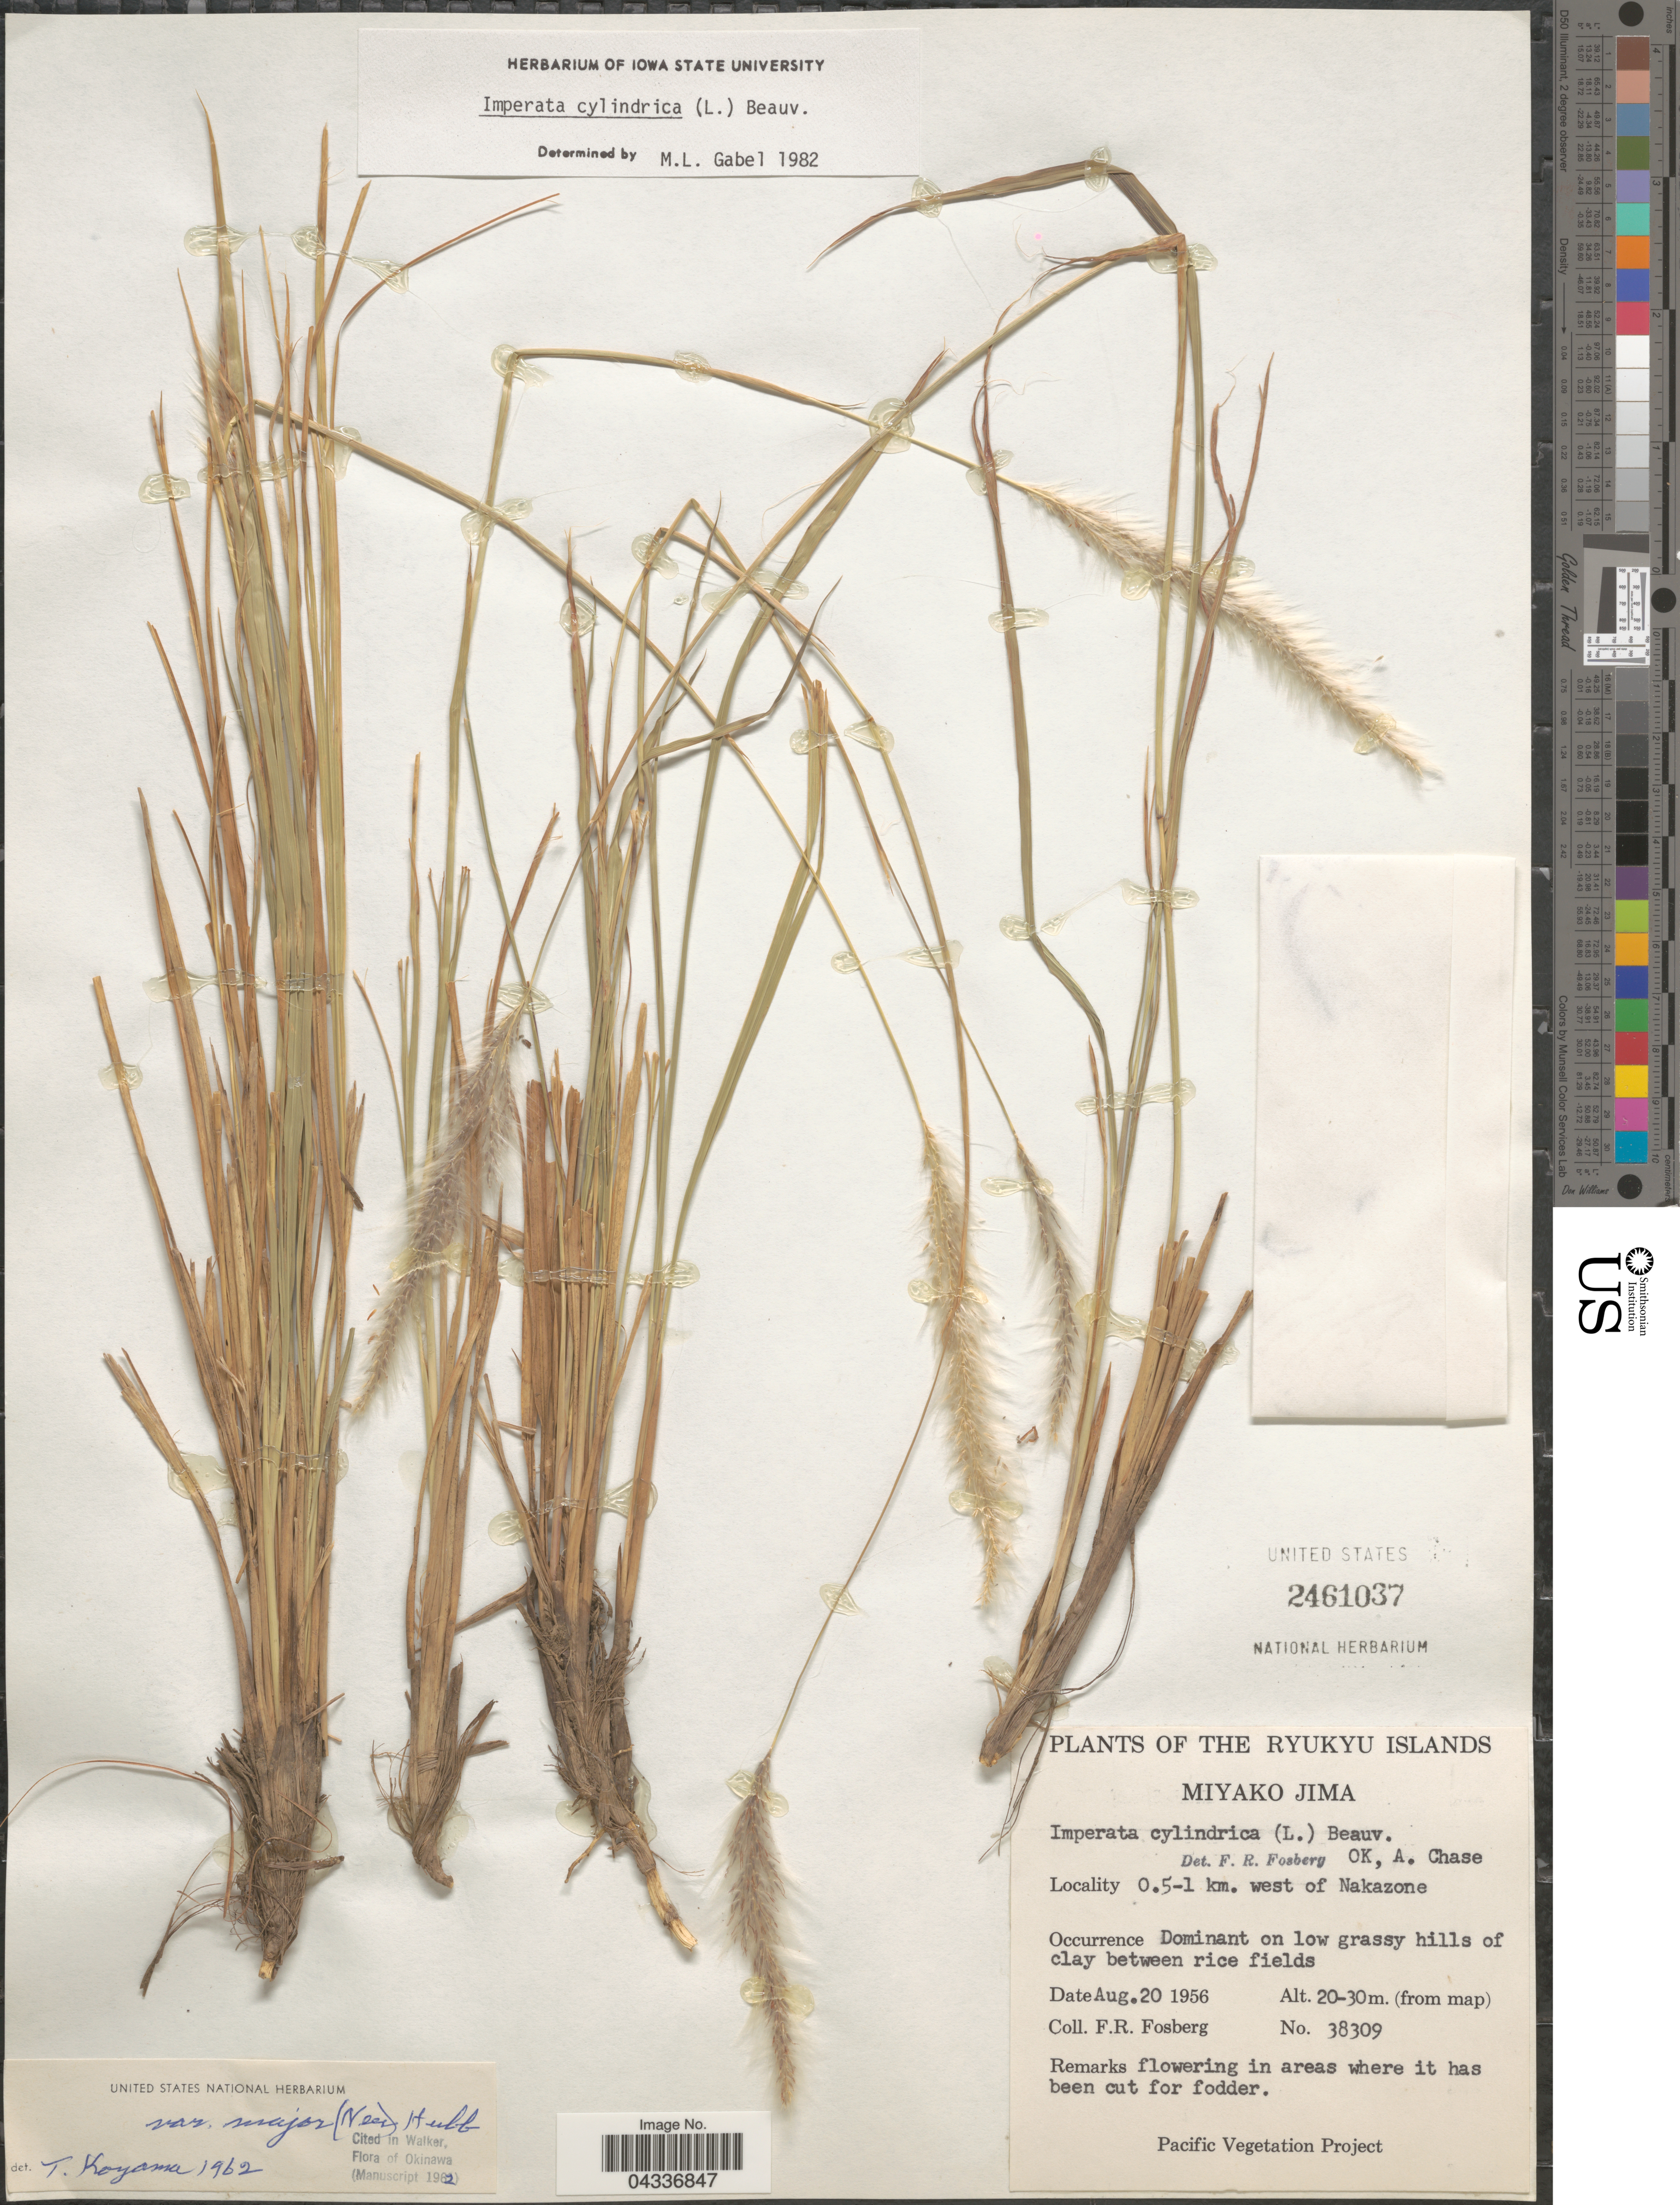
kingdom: Plantae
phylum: Tracheophyta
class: Liliopsida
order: Poales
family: Poaceae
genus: Imperata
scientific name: Imperata cylindrica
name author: (L.) P. Beauv.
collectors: F. R. Fosberg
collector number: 38309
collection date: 1956-08-20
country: Japan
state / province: Okinawa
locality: The Ryukyu Islands. Miyako Jima. 0.5-1 km. west of Nakazone.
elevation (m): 20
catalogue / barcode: US 2461037